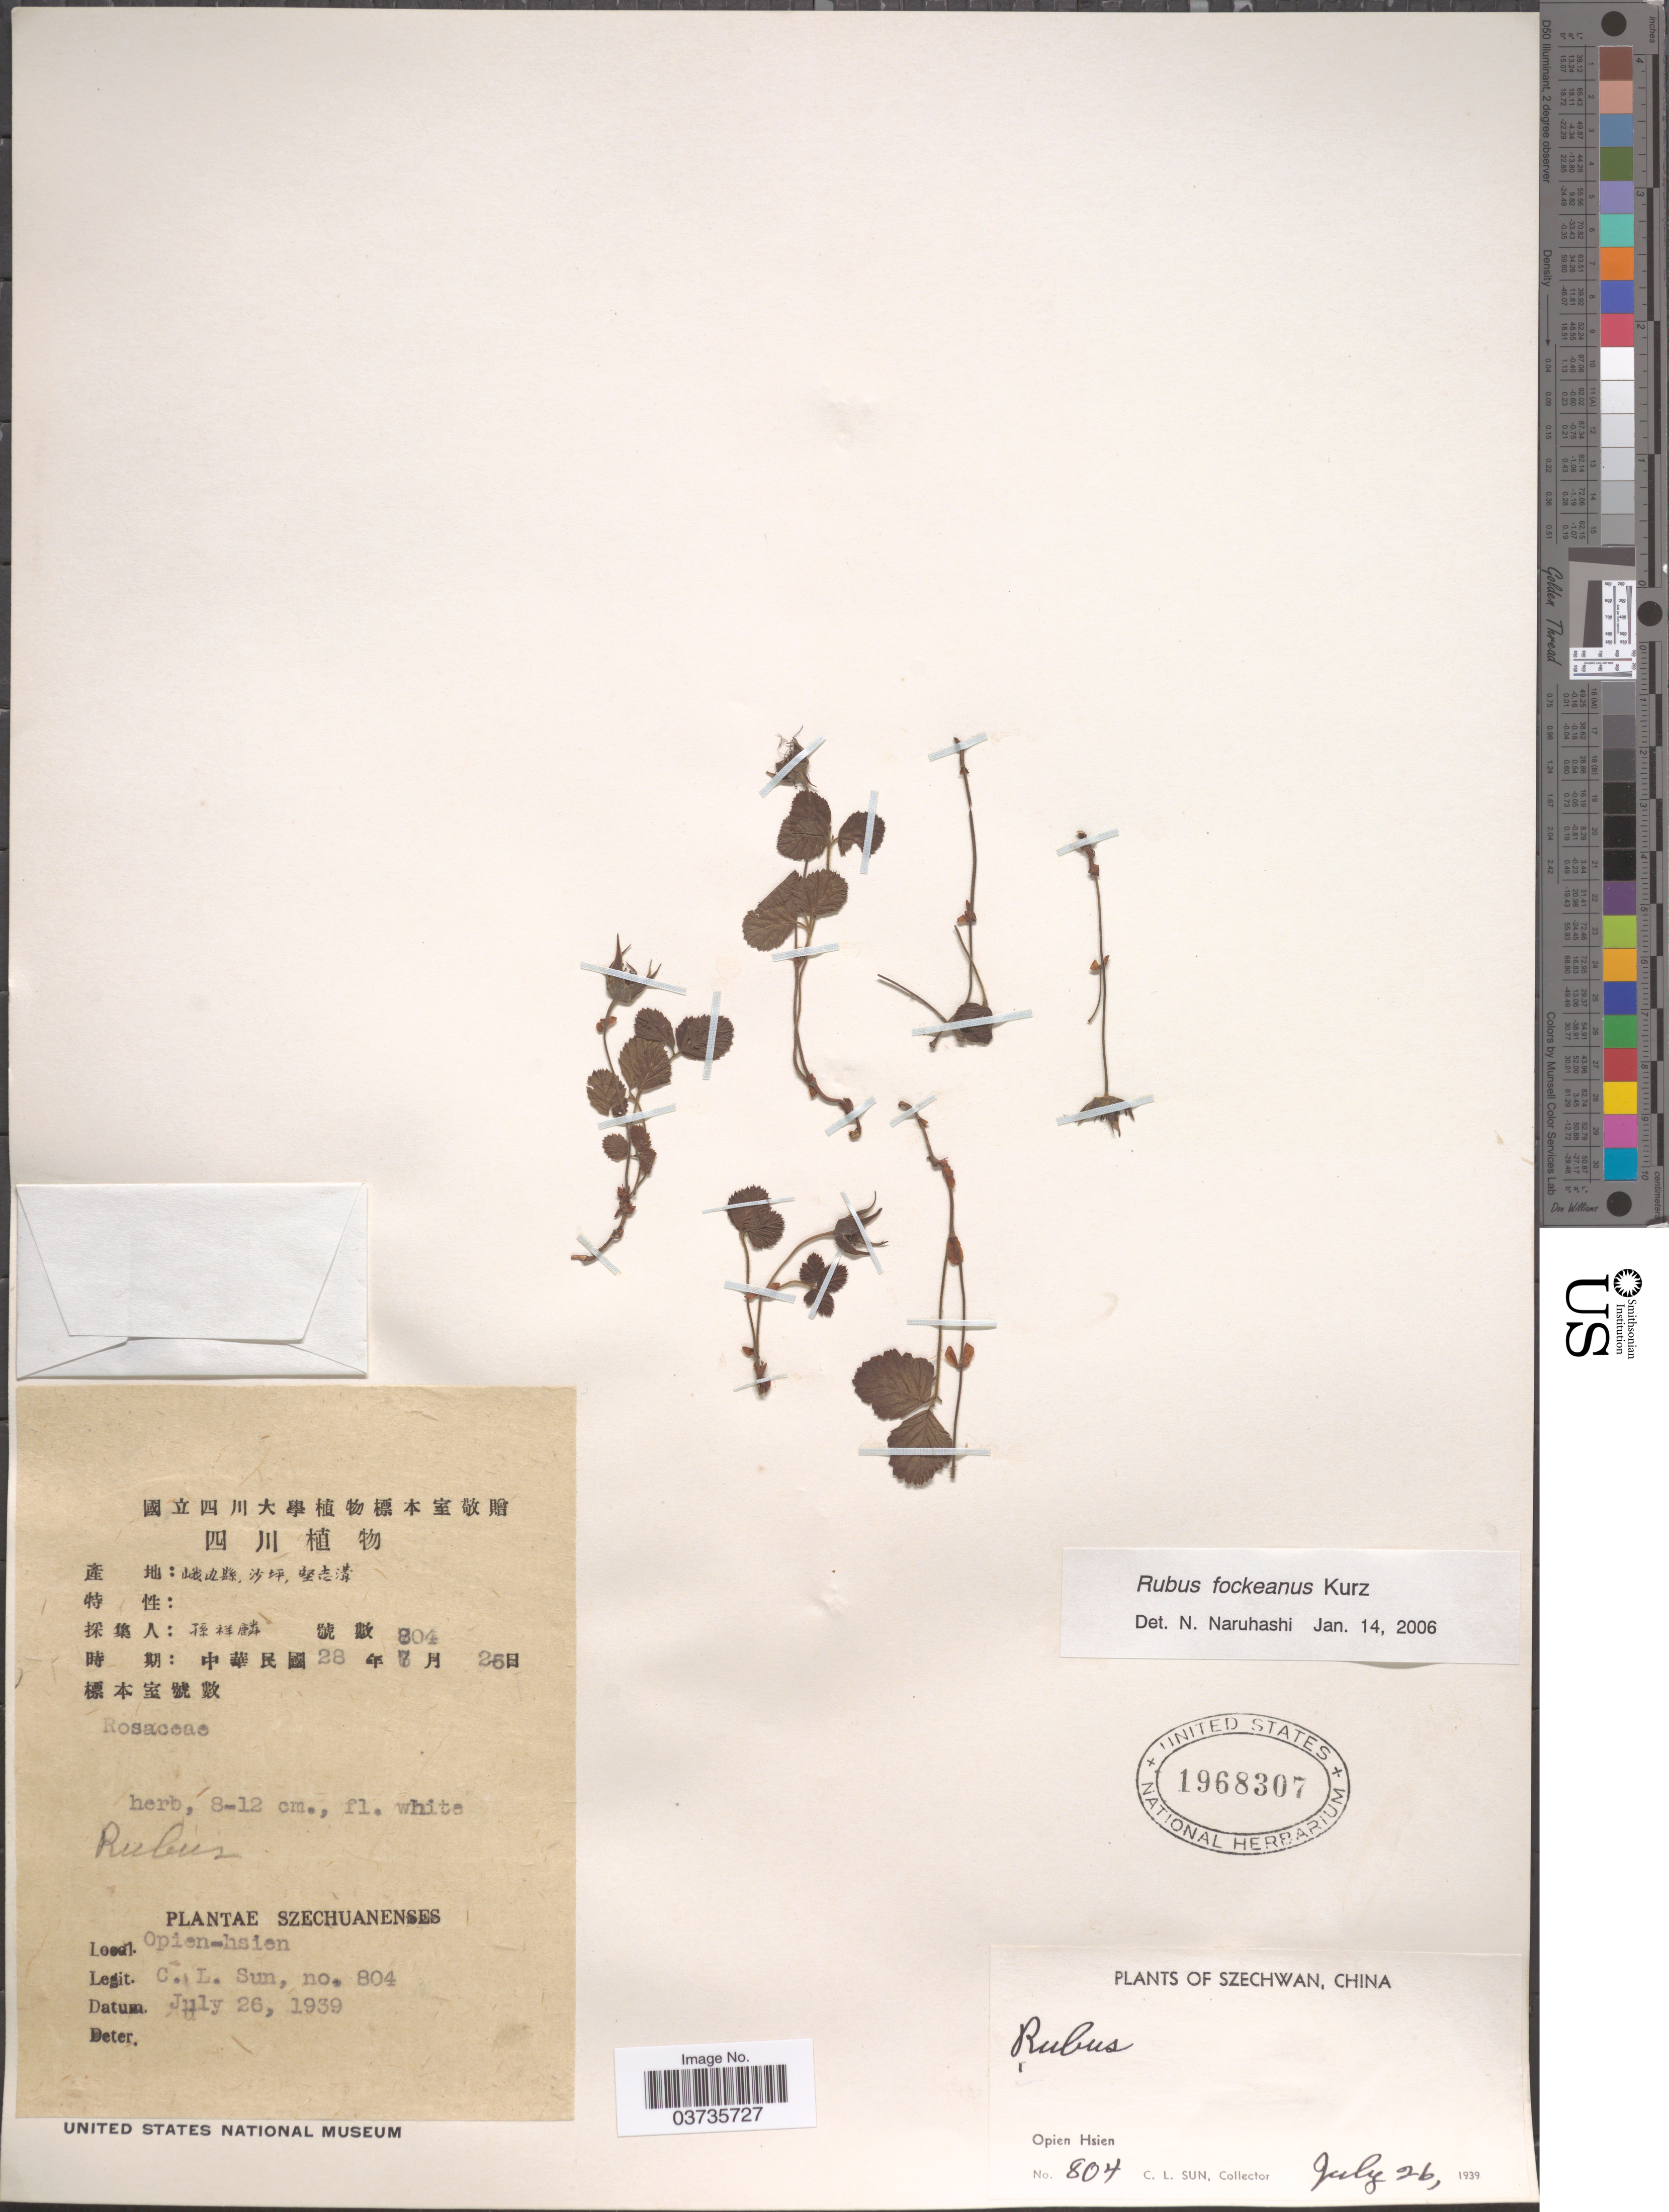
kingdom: Plantae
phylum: Tracheophyta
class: Magnoliopsida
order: Rosales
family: Rosaceae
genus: Rubus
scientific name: Rubus fockeanus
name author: Kurz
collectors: C. Sun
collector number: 804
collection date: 1939-07-26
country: China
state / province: Sichuan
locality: Szechwan, Opien Hsien.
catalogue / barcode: US 1968307